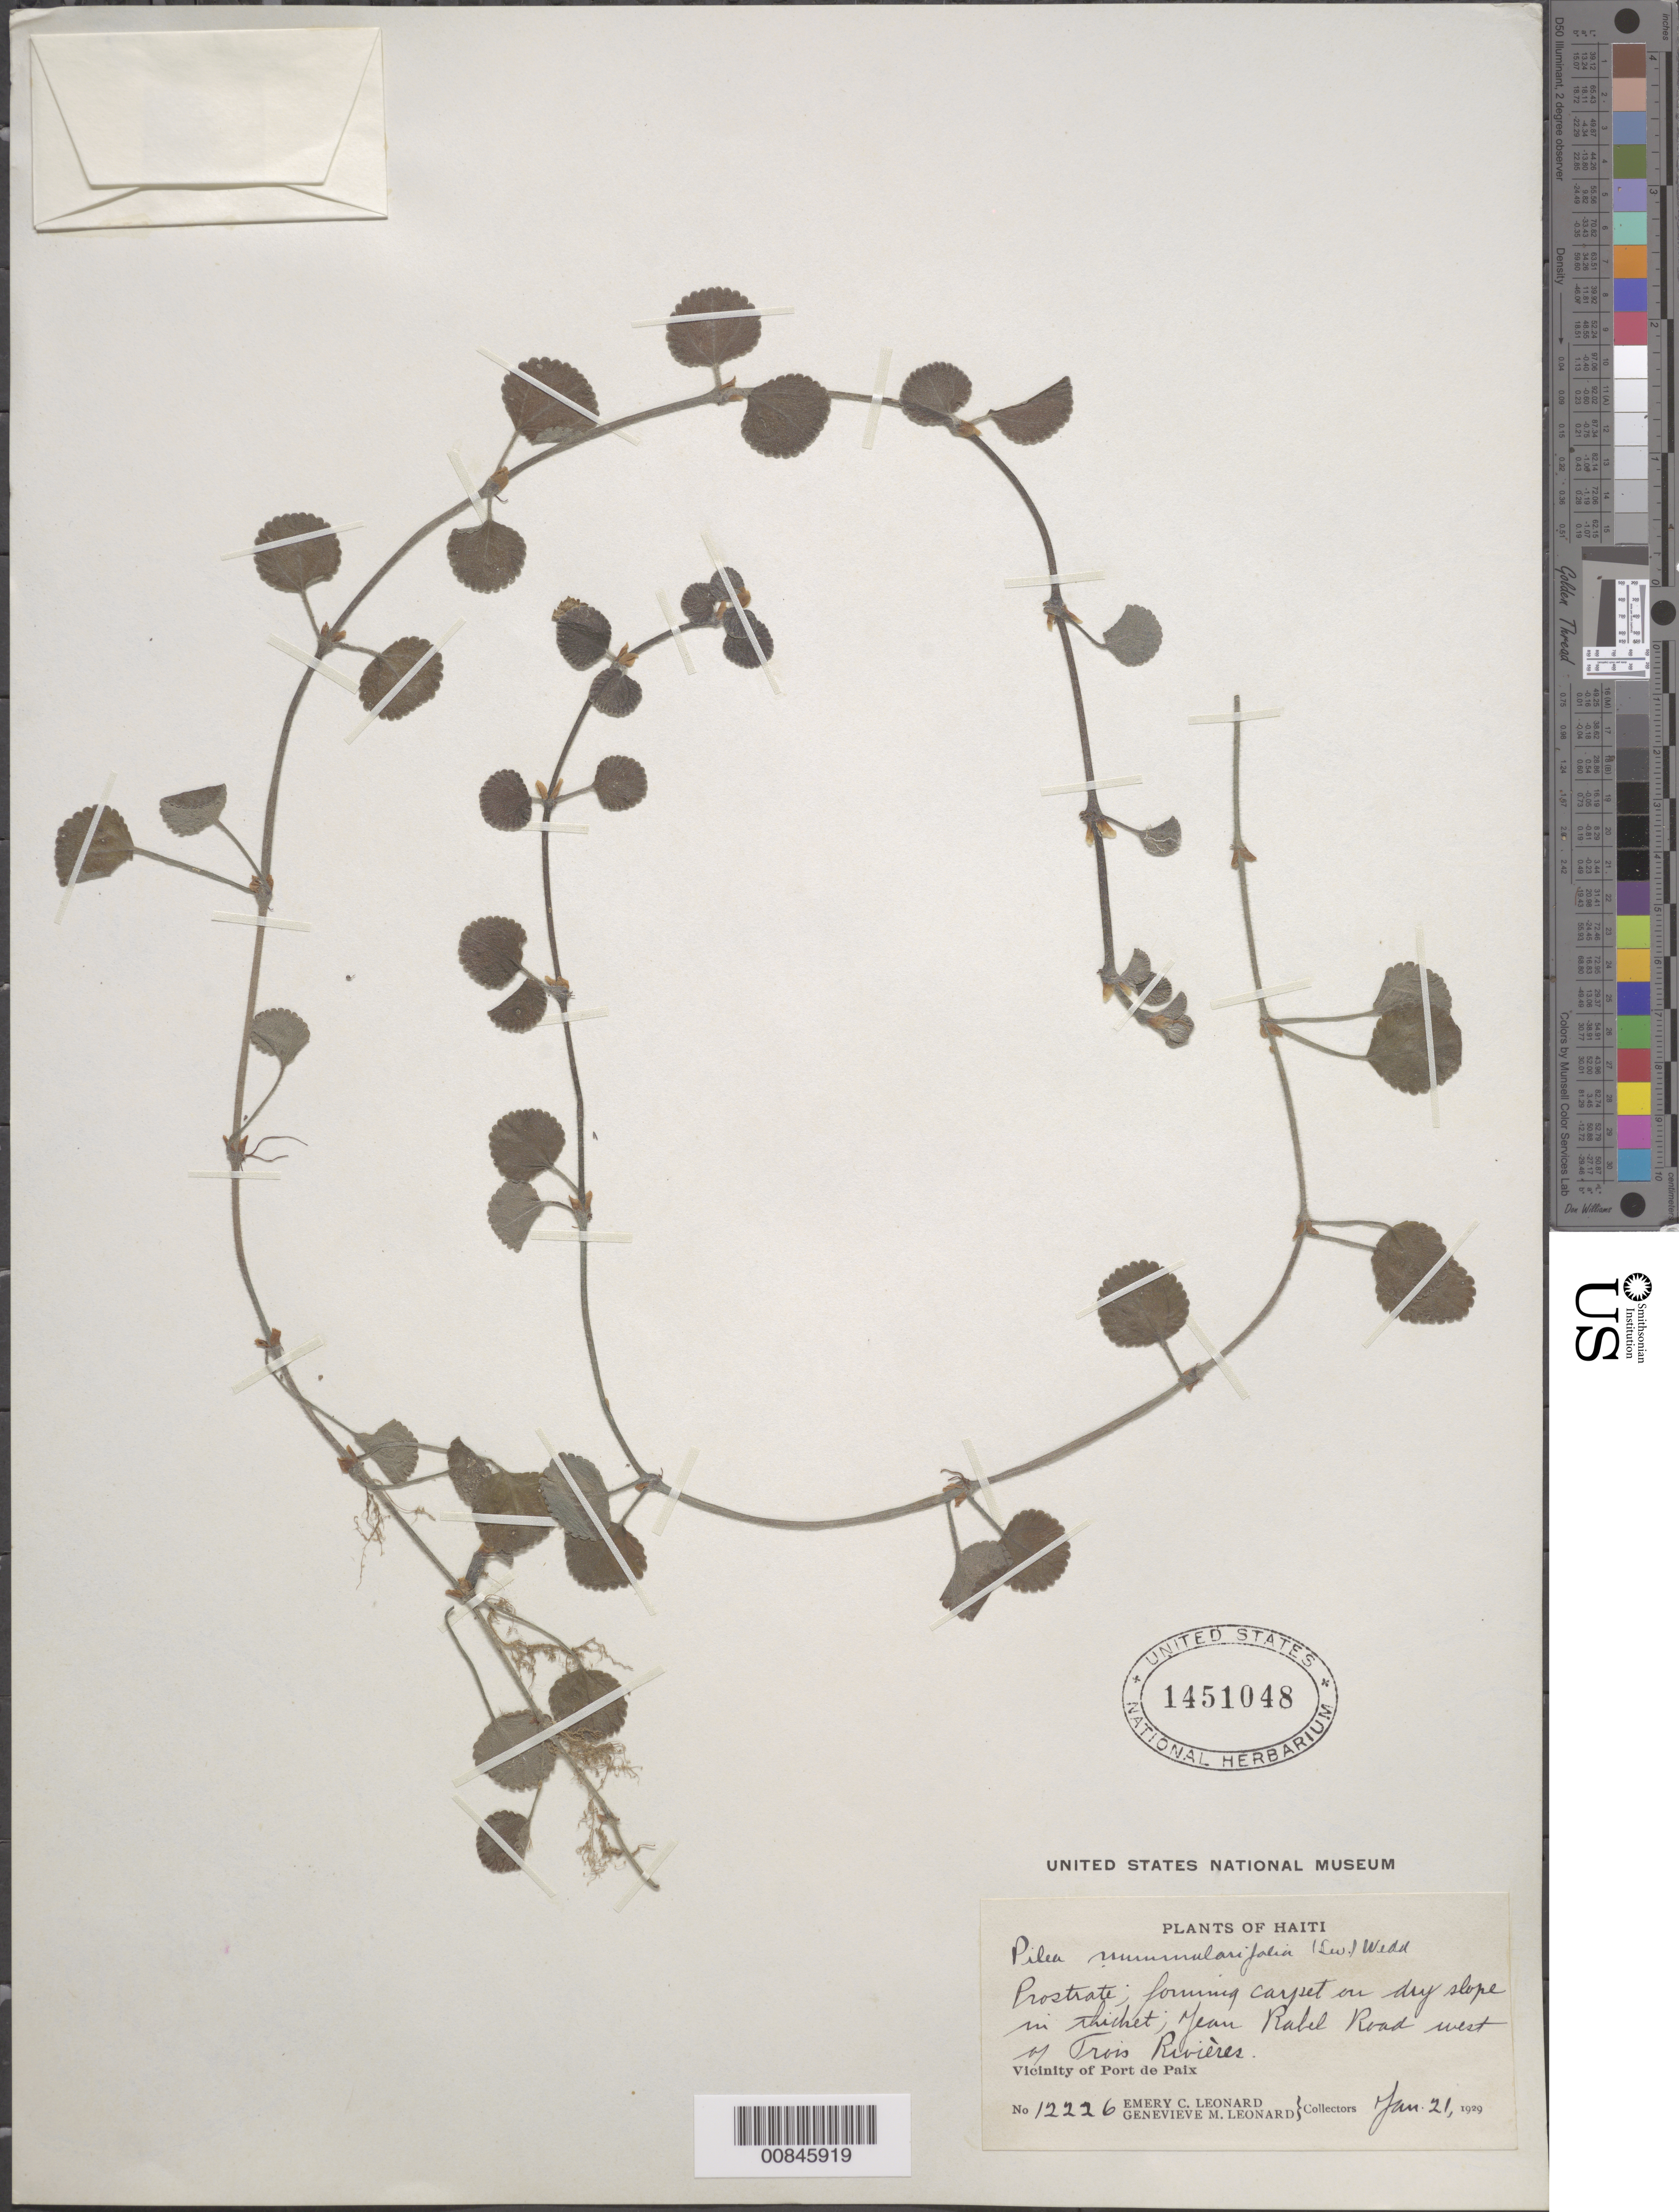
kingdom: Plantae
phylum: Tracheophyta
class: Magnoliopsida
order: Rosales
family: Urticaceae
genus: Pilea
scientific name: Pilea nummularifolia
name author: (Sw.) Wedd.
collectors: E. C. Leonard & G. M. Leonard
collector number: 12226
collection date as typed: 21 Jan 1929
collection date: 1929-01-21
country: Haiti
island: Hispaniola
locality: Jean Rabel Road west of Trois Rivières. Vicinity of Port-de-Paix.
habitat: Dry slope in thicket.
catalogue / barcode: US 1451048